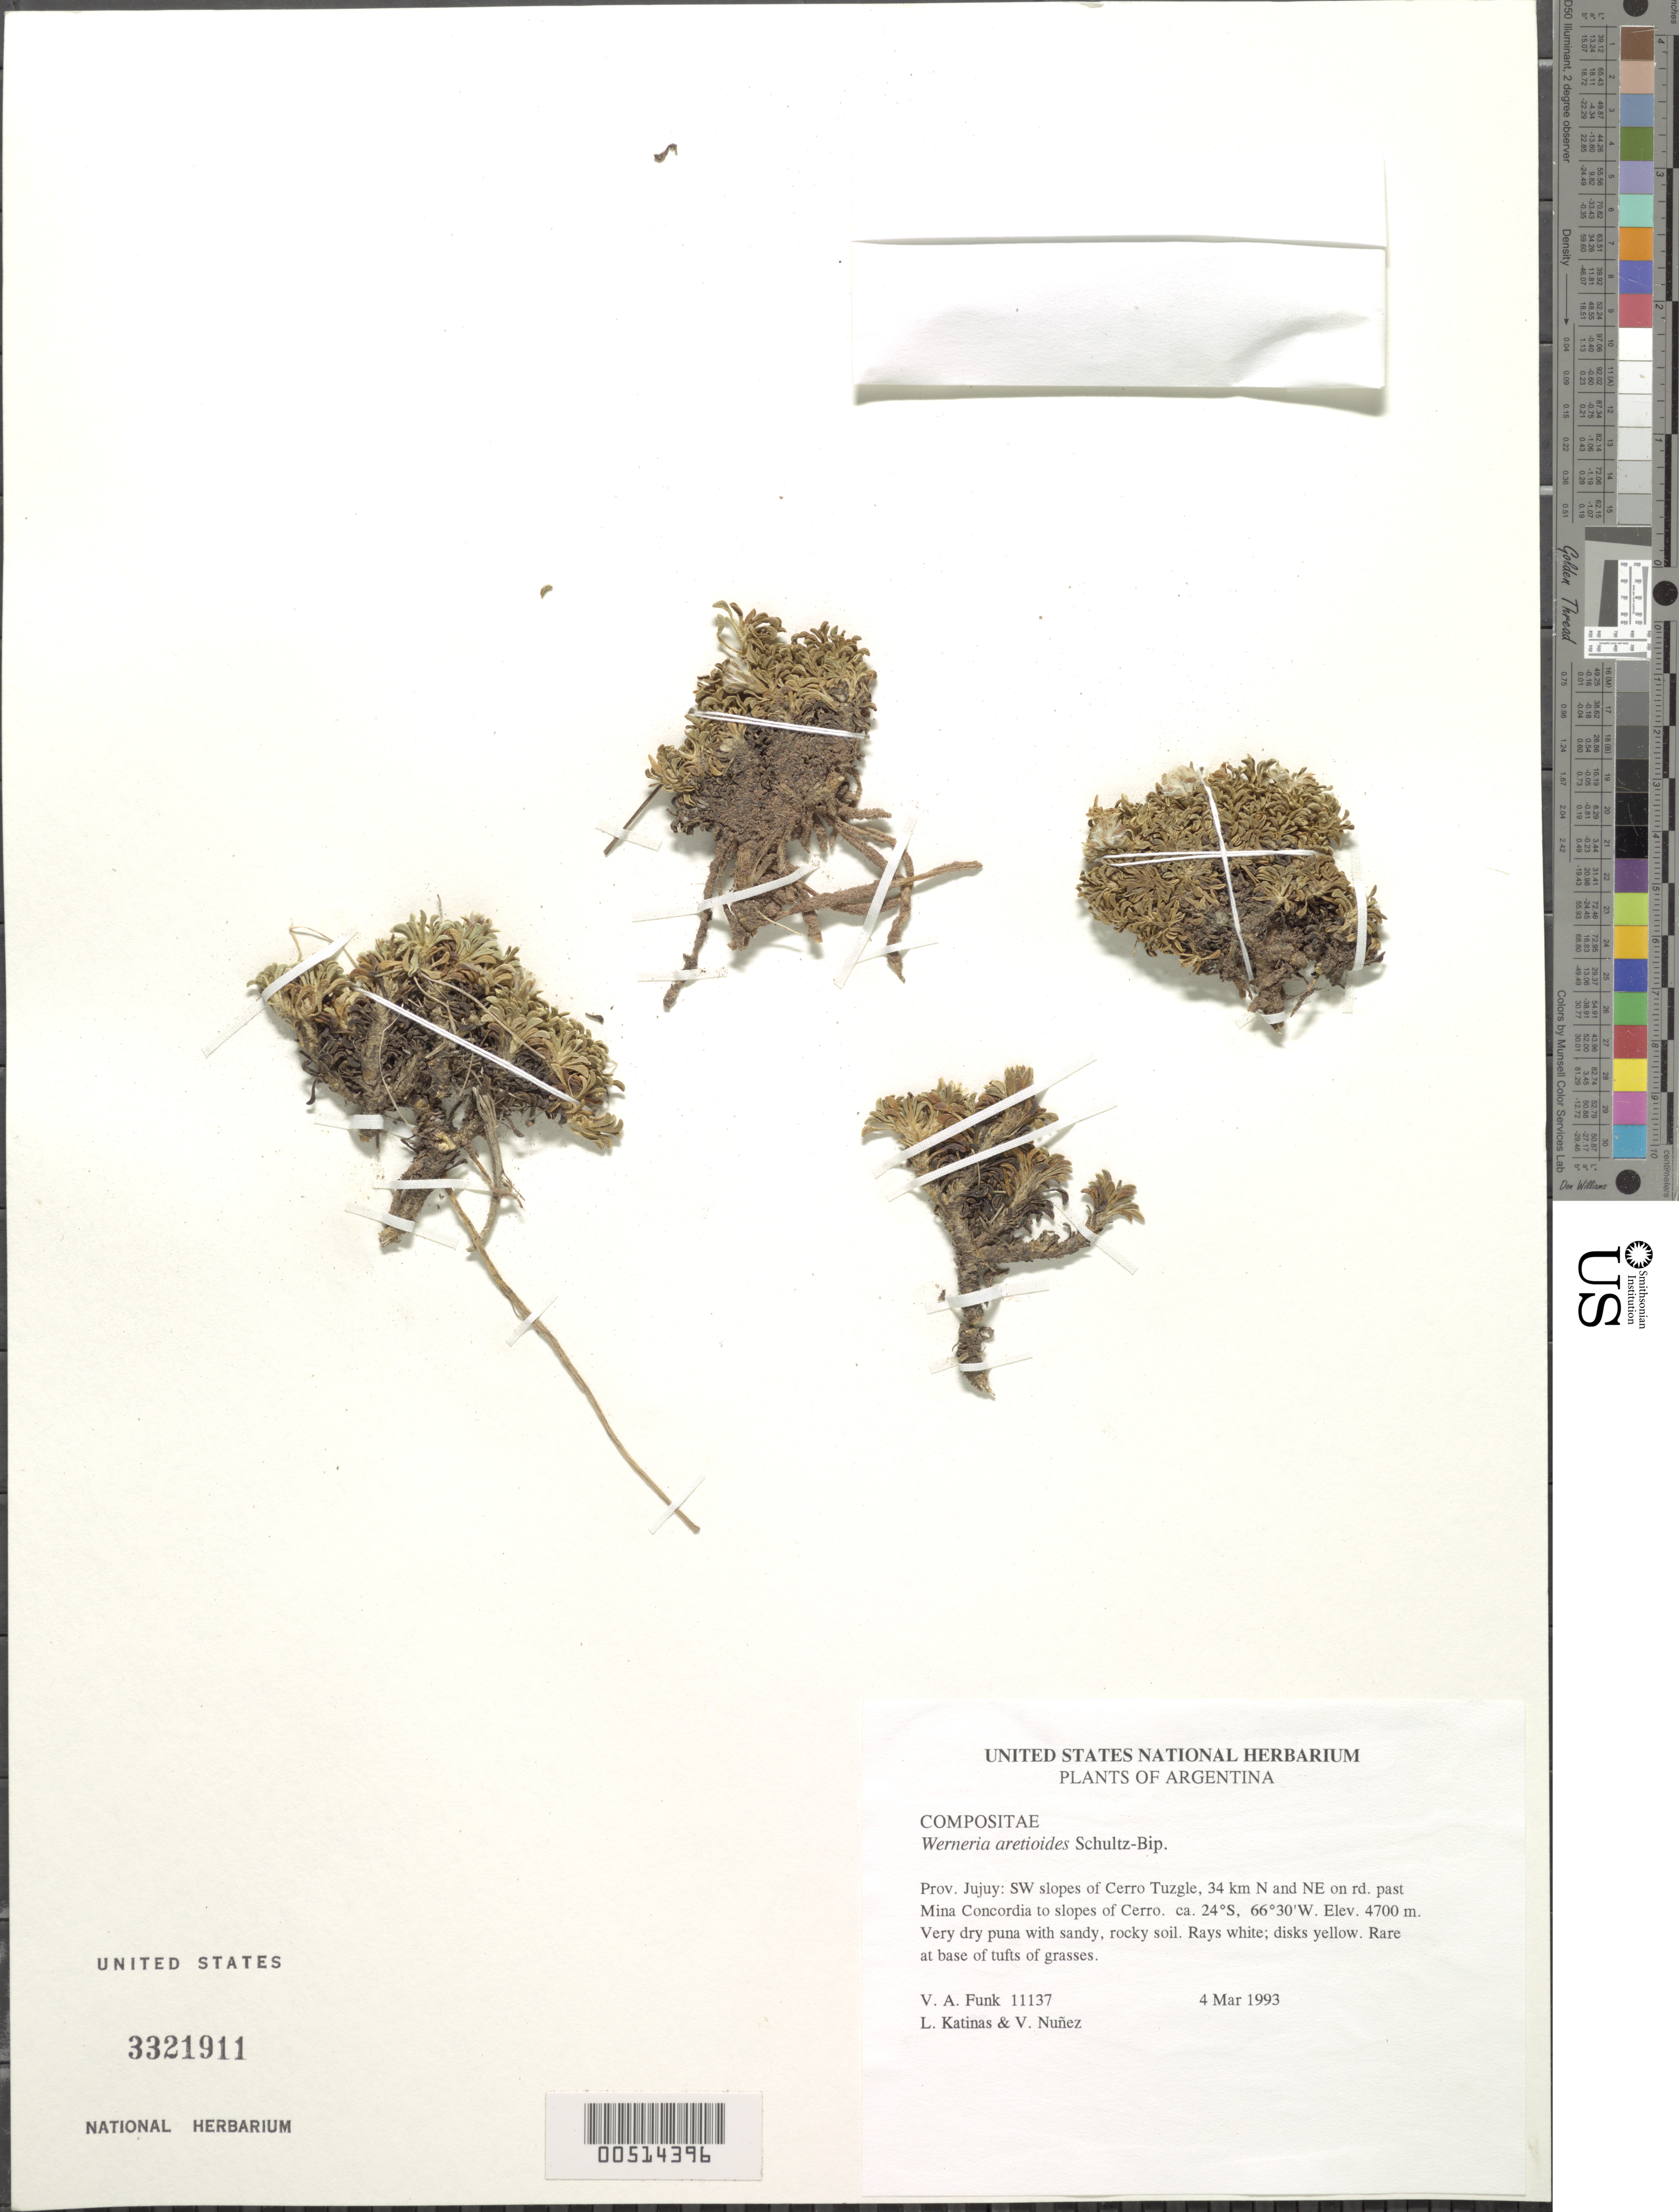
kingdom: Plantae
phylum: Tracheophyta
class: Magnoliopsida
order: Asterales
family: Asteraceae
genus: Werneria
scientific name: Werneria aretioides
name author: Wedd.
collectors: V. Funk, L. Katinas & V. Nuñez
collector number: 11137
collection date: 1993-03-04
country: Argentina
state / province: Jujuy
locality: Cerro Tuzgle, SW slopes, 34 km N and NE on rd. past Mina Concordia to slopes of Cerro.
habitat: Very dry puna with sandy, rocky soil. Base of tufts of grasses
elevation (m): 4700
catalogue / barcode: US 3321911